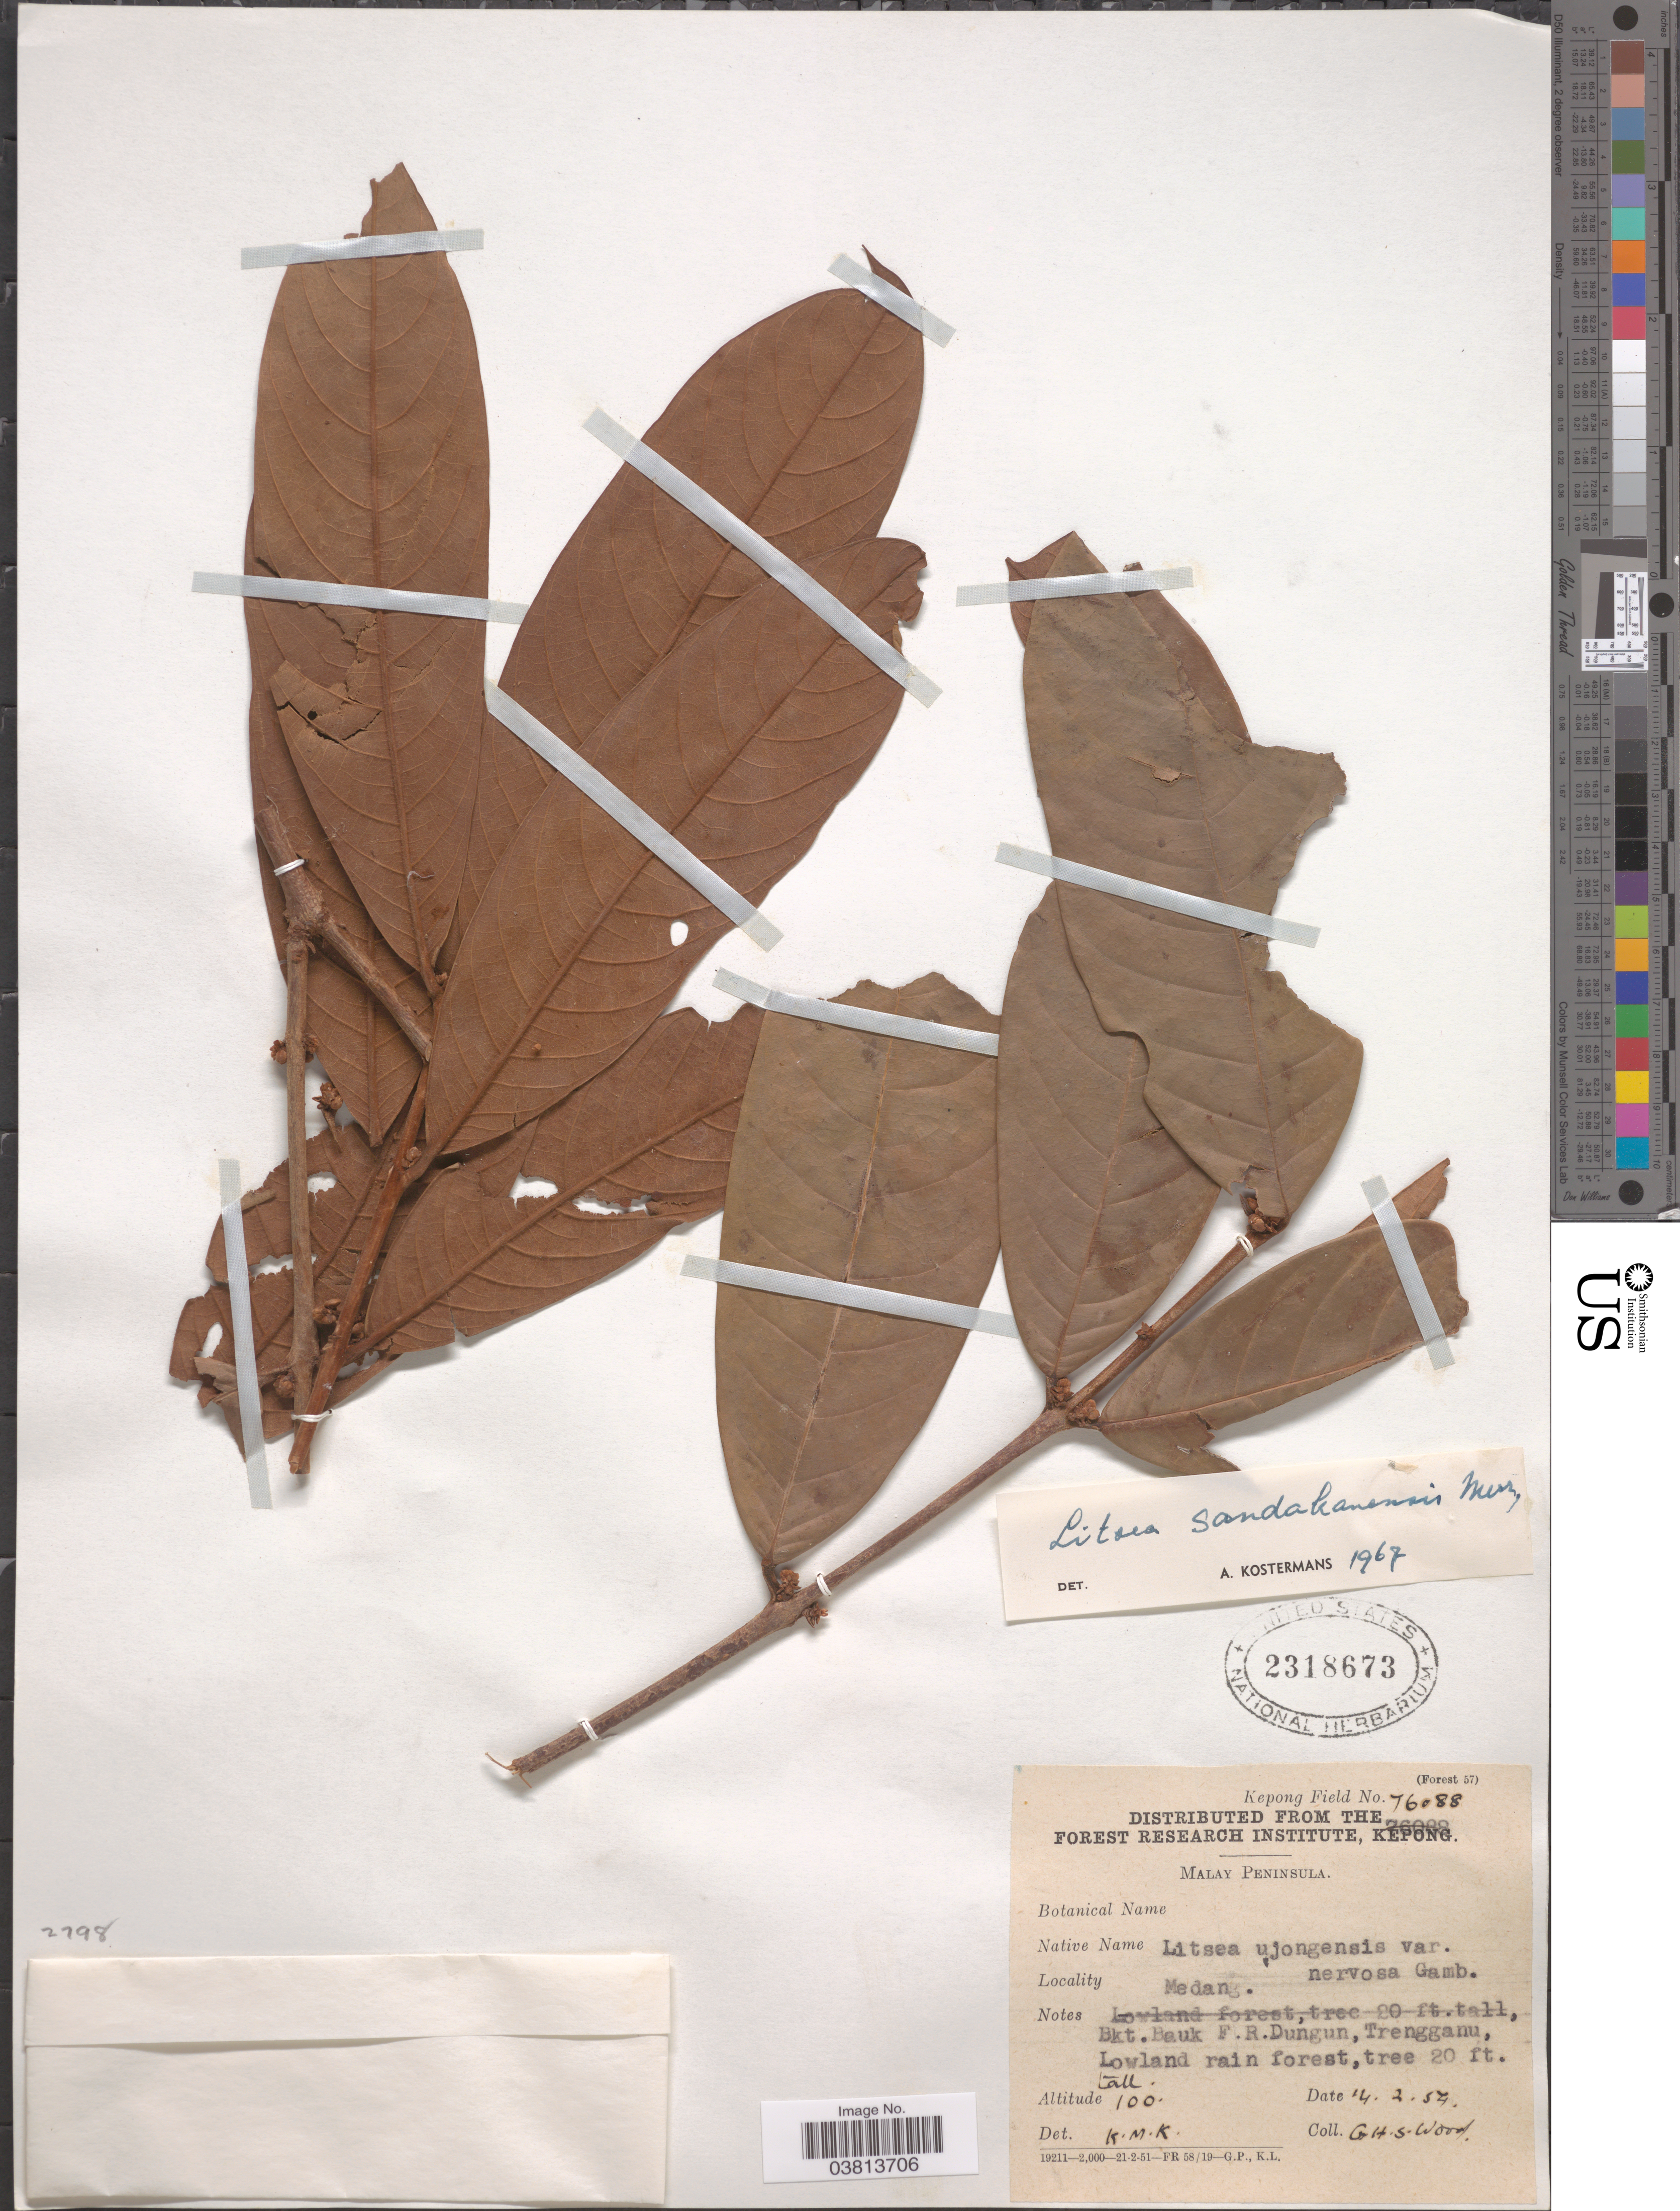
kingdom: Plantae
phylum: Tracheophyta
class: Magnoliopsida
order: Laurales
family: Lauraceae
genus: Litsea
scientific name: Litsea sandakanensis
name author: Merr.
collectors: G. Wood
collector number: Kepong Field 76088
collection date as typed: Transcribed d/m/y: 14/2/54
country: Malaysia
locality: Malay Peninsula. Medang. Bkt. Bauk F. R. Dungun, Trengganu.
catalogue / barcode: US 2318673